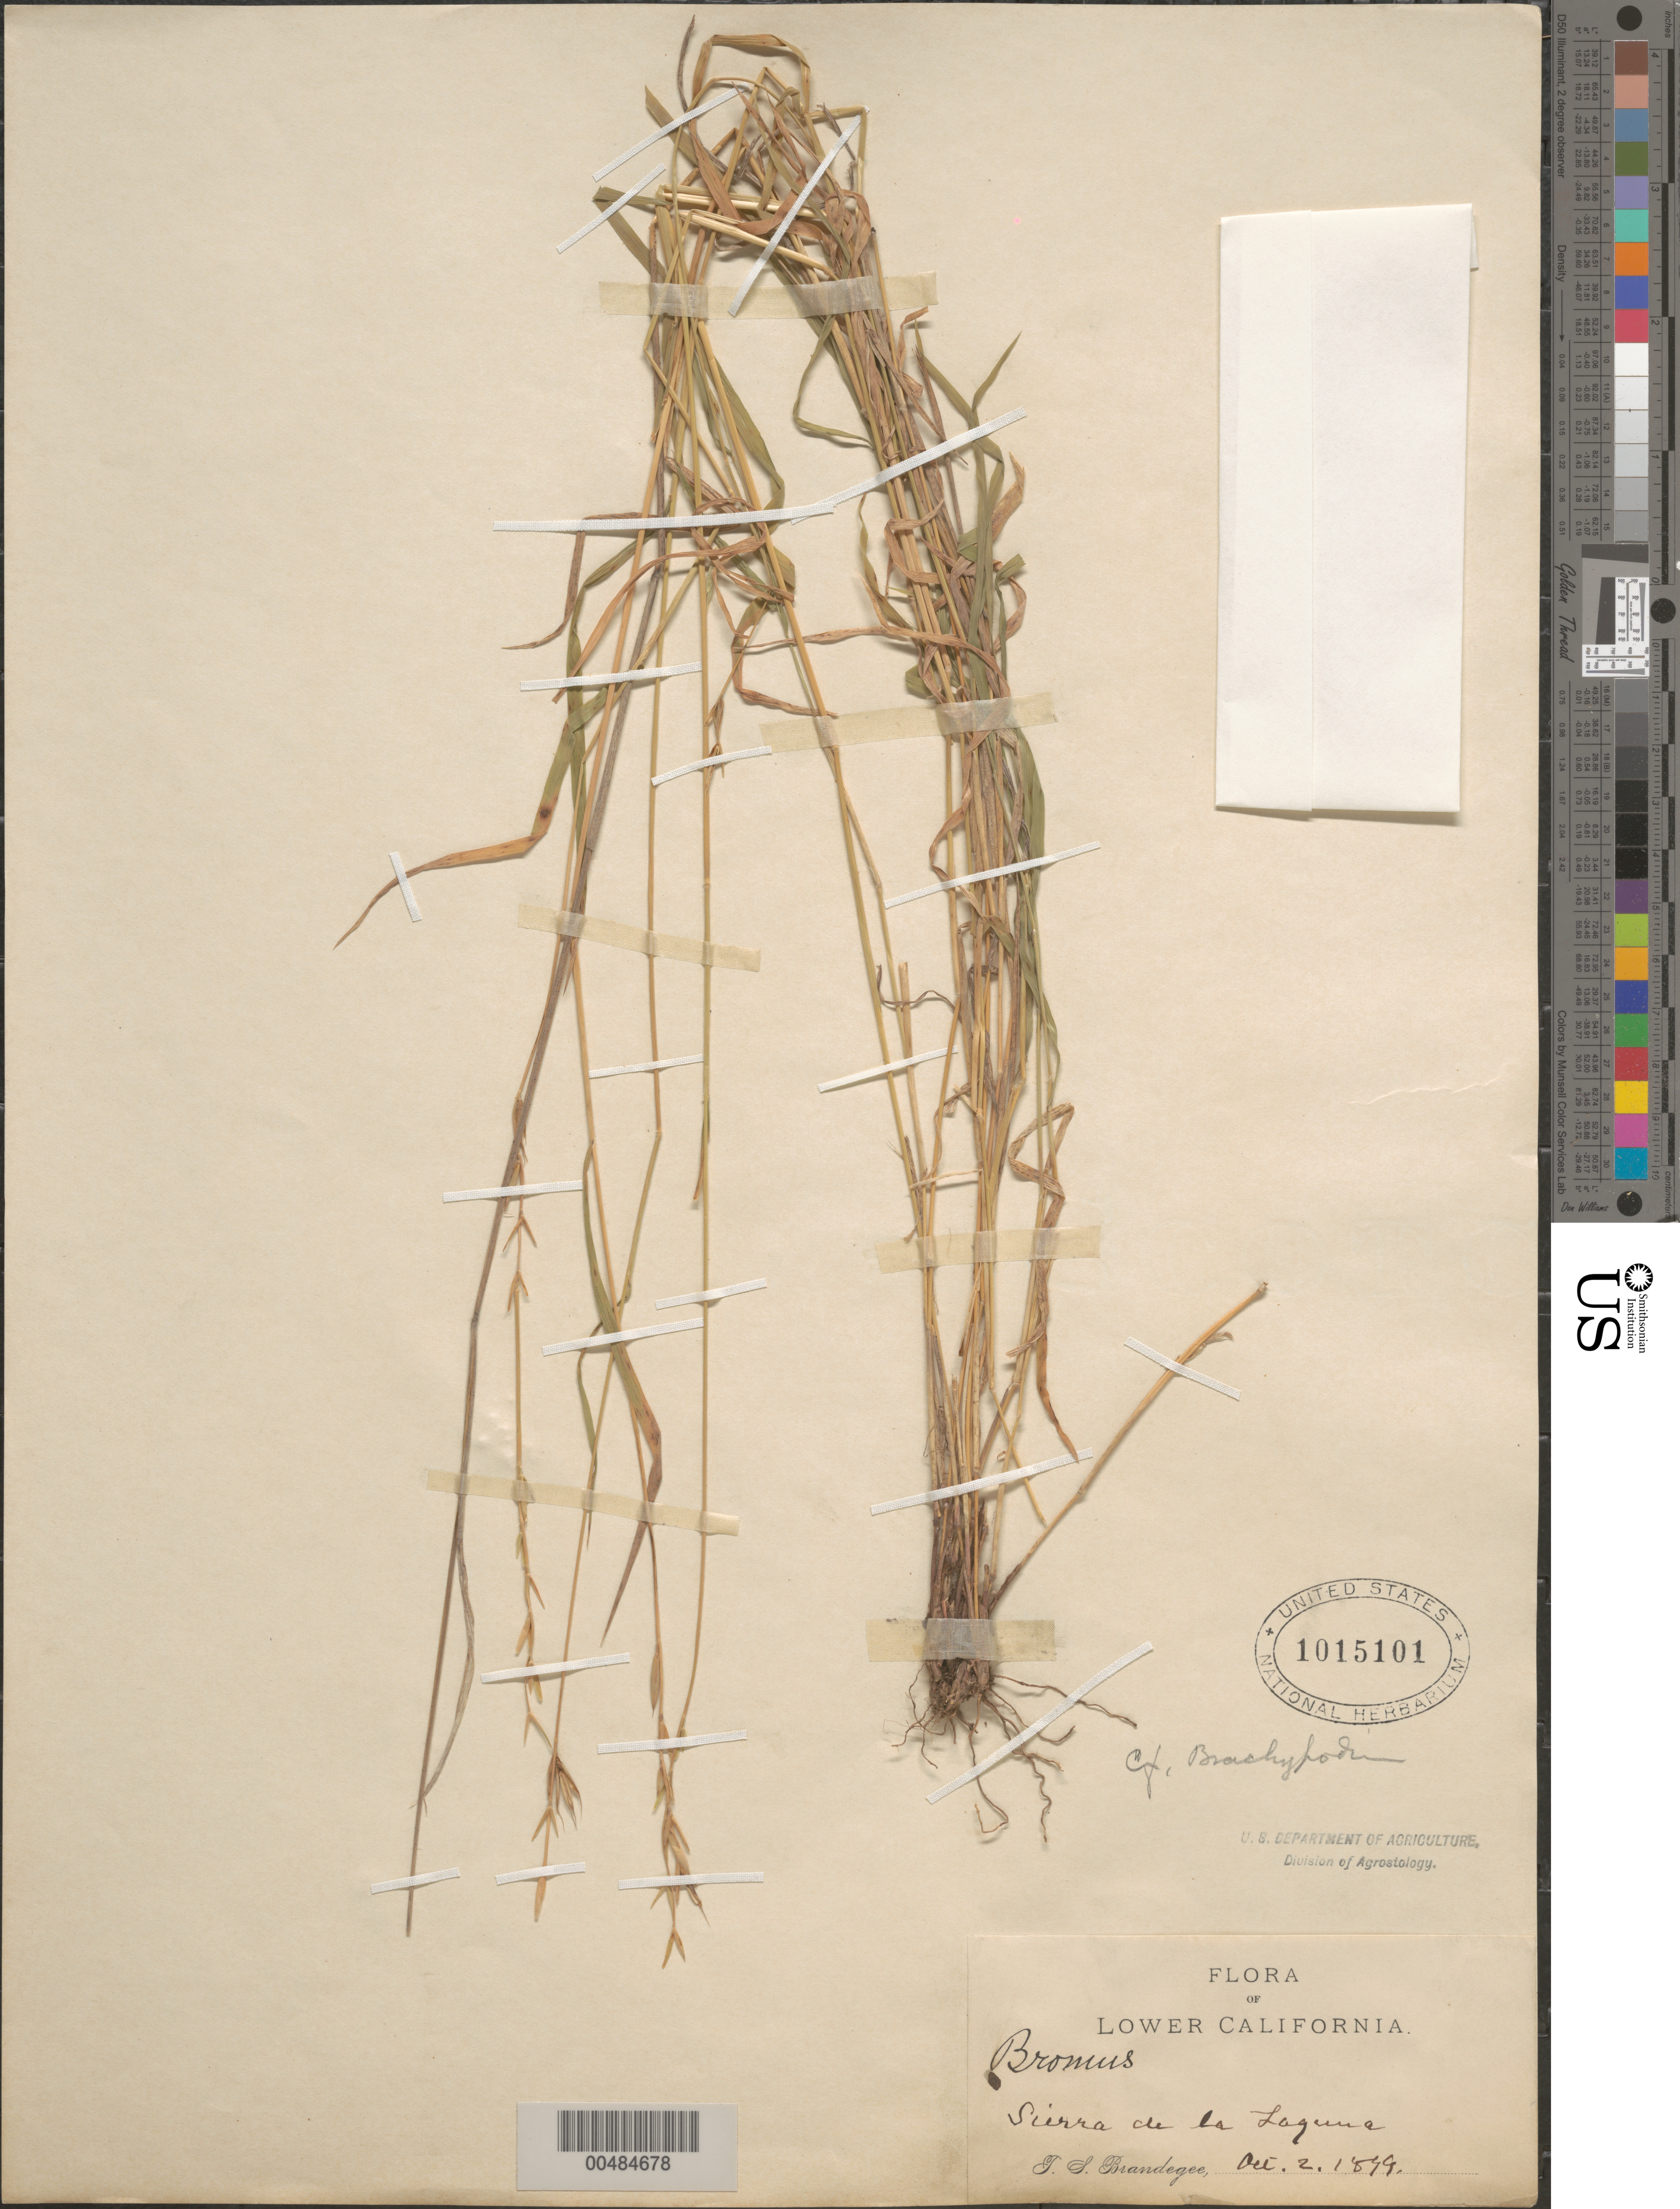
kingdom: Plantae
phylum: Tracheophyta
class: Liliopsida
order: Poales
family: Poaceae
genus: Brachypodium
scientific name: Brachypodium sp.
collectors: T. S. Brandegee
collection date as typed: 2 Oct 1899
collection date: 1899-10-02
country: Mexico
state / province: Baja California Sur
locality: Sierra de la Laguna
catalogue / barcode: US 1015101